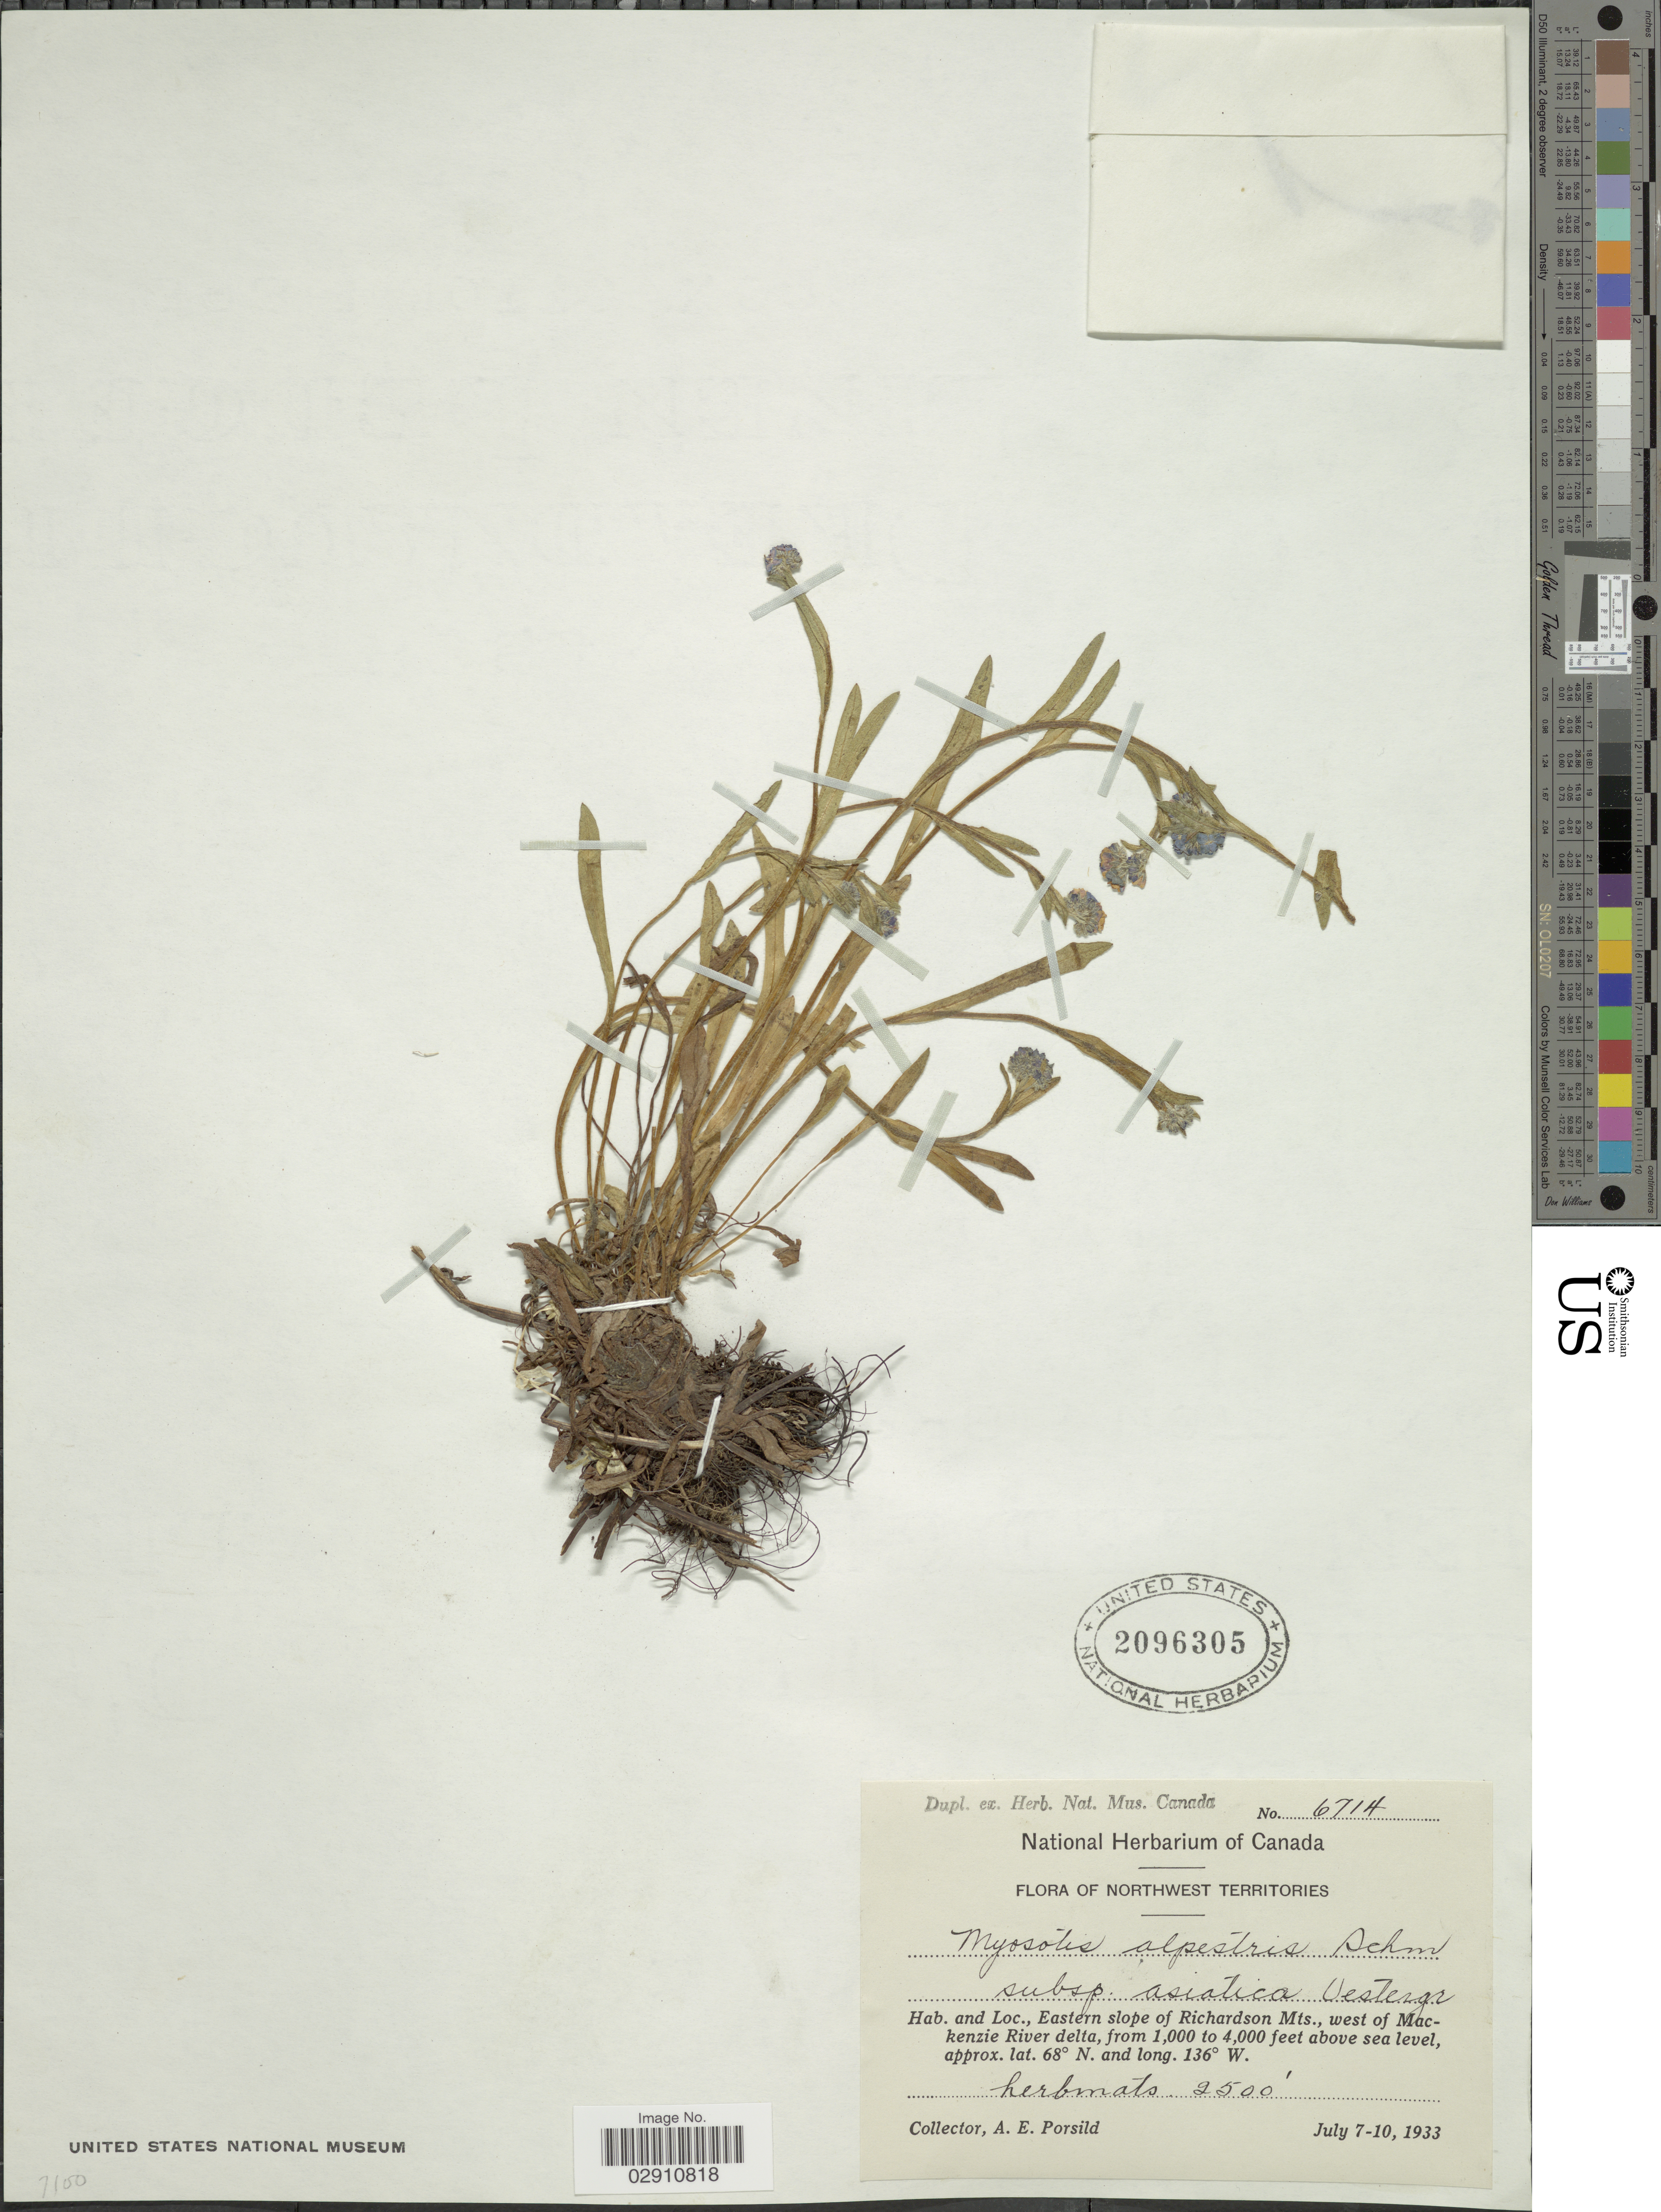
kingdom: Plantae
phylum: Tracheophyta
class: Magnoliopsida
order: Boraginales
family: Boraginaceae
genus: Myosotis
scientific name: Myosotis alpestris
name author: F.W. Schmidt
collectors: A. E. Porsild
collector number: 6714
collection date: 1933-07-07/1933-07-10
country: Canada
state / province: Northwest Territories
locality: Eastern slope of Richardson Mts., west of Mackenzie River delta.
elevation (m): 762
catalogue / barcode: US 2096305